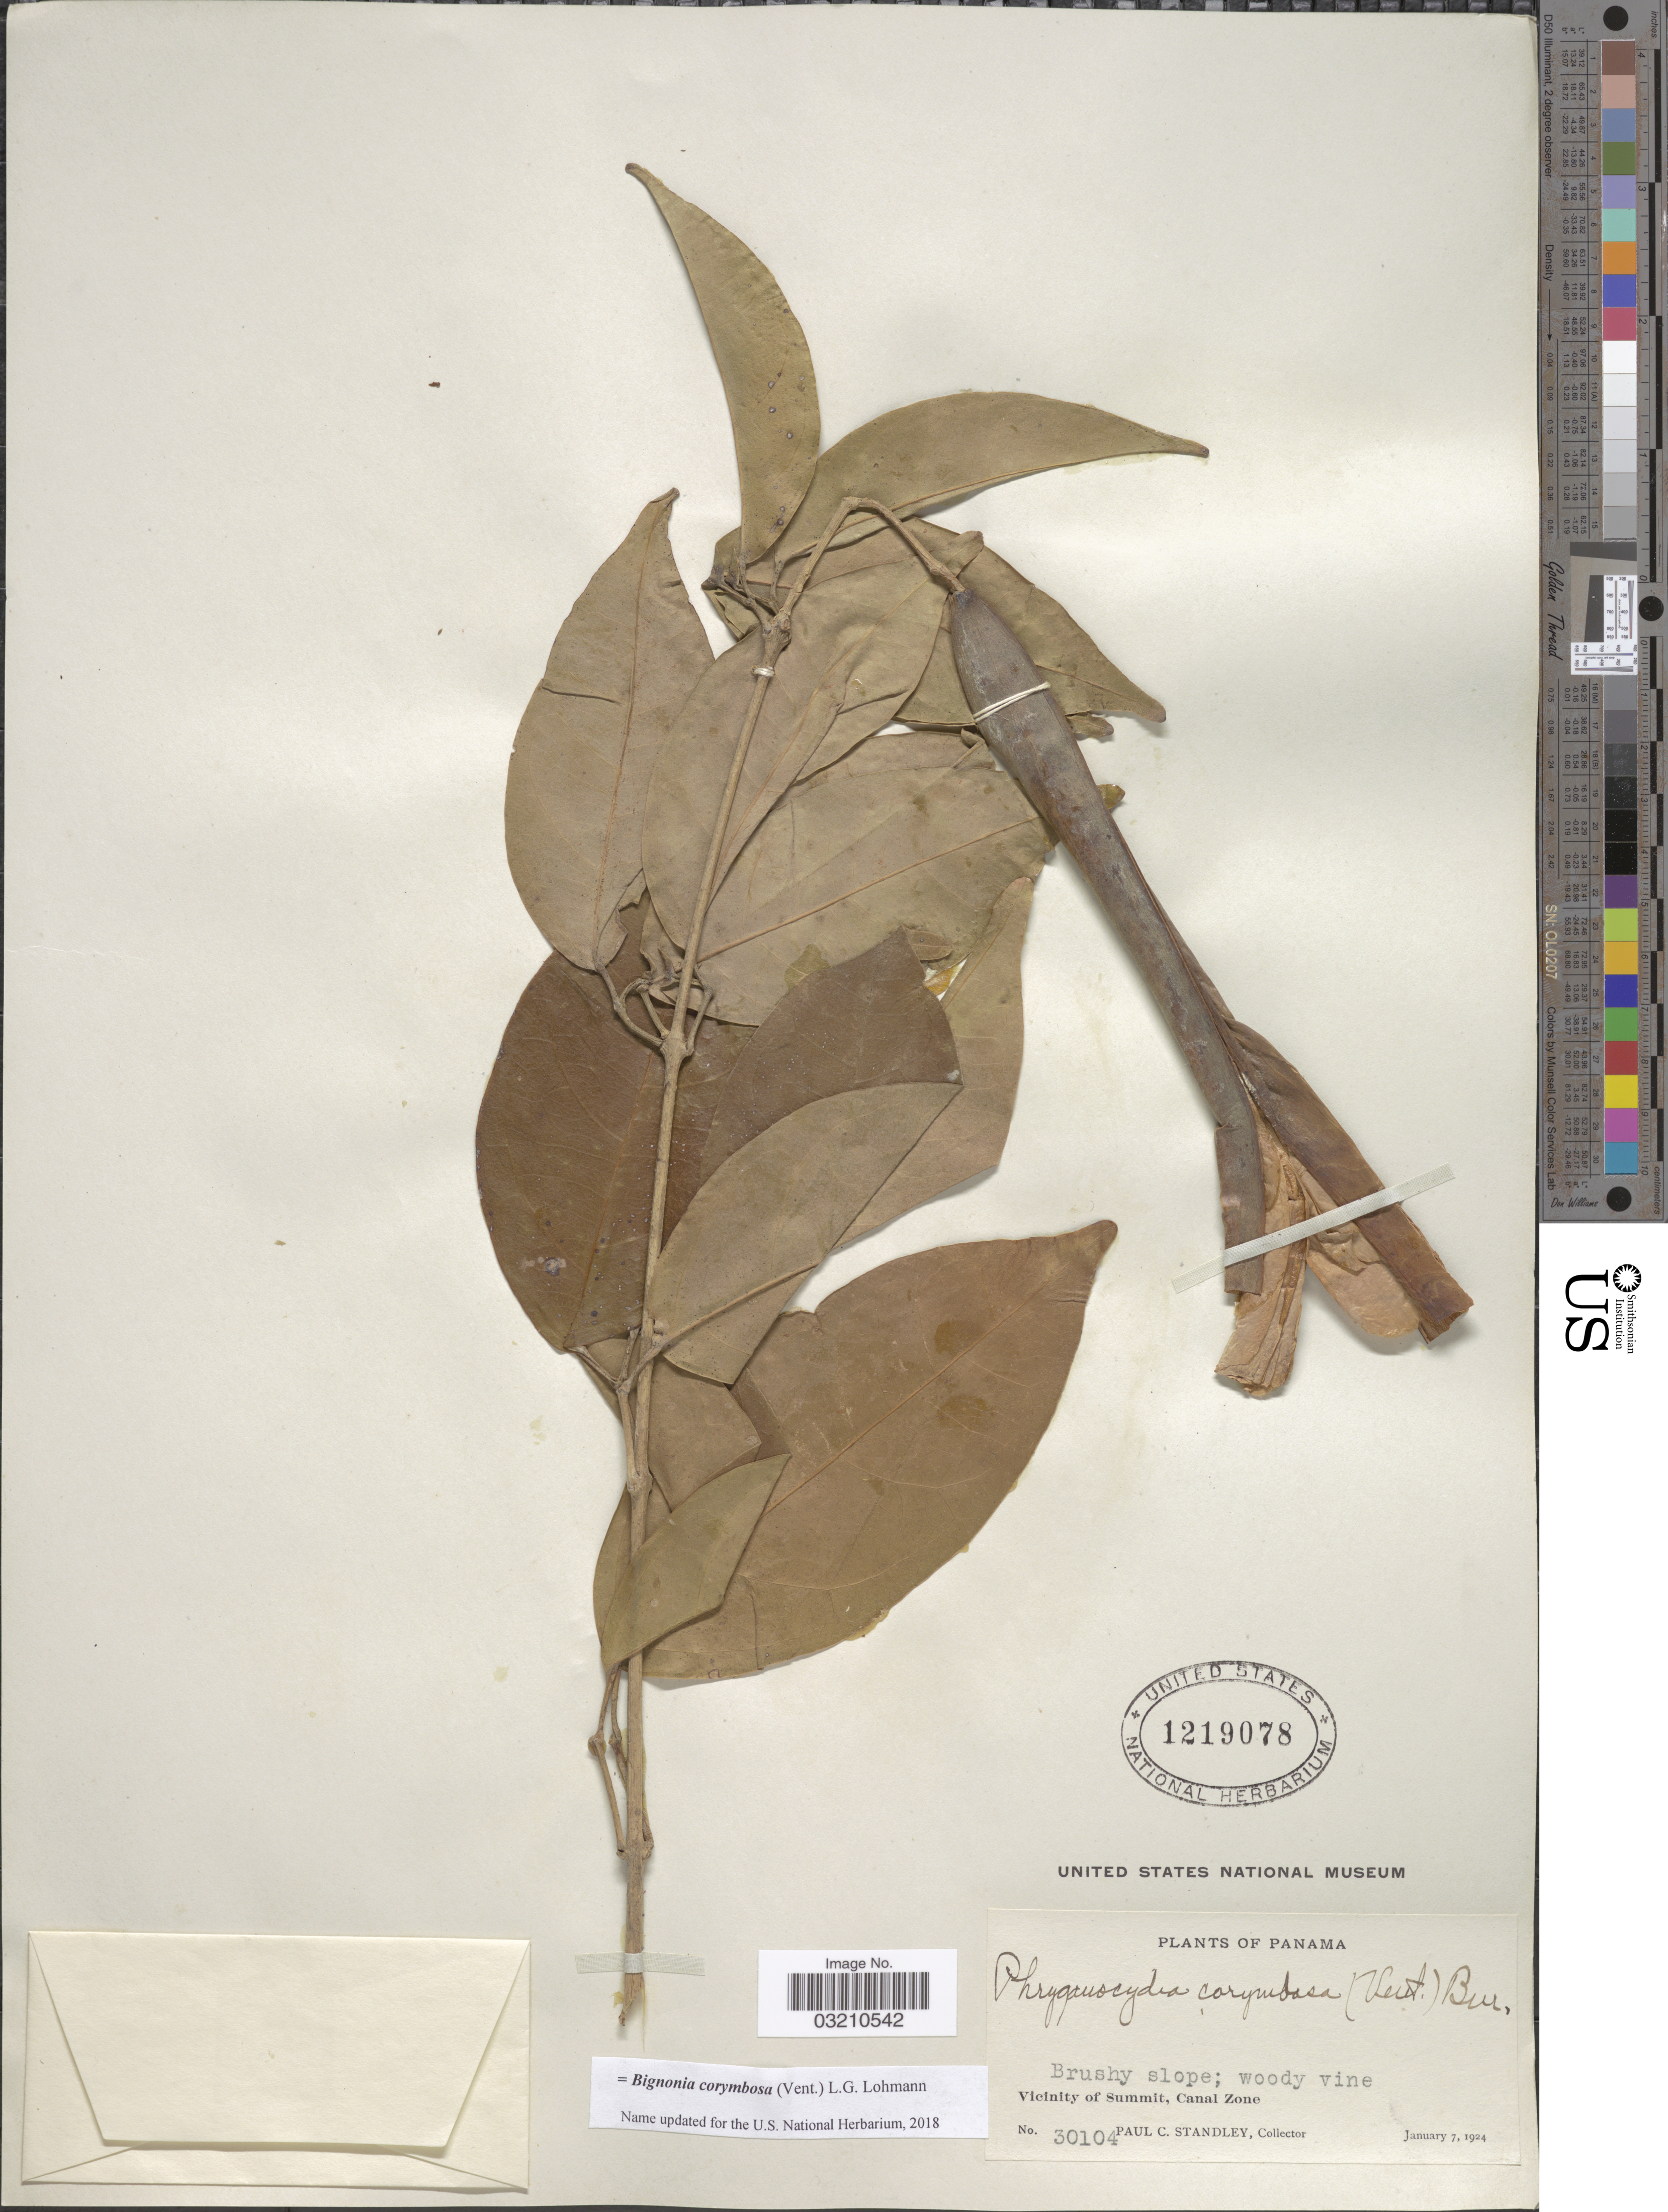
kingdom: Plantae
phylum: Tracheophyta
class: Magnoliopsida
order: Lamiales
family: Bignoniaceae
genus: Bignonia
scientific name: Bignonia corymbosa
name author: (Vent.) L.G. Lohmann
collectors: P. C. Standley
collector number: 30104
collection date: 1924-01-07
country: Panama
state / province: Colón / Panamá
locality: Vicinity of Summit, Canal Zone.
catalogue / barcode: US 1219078